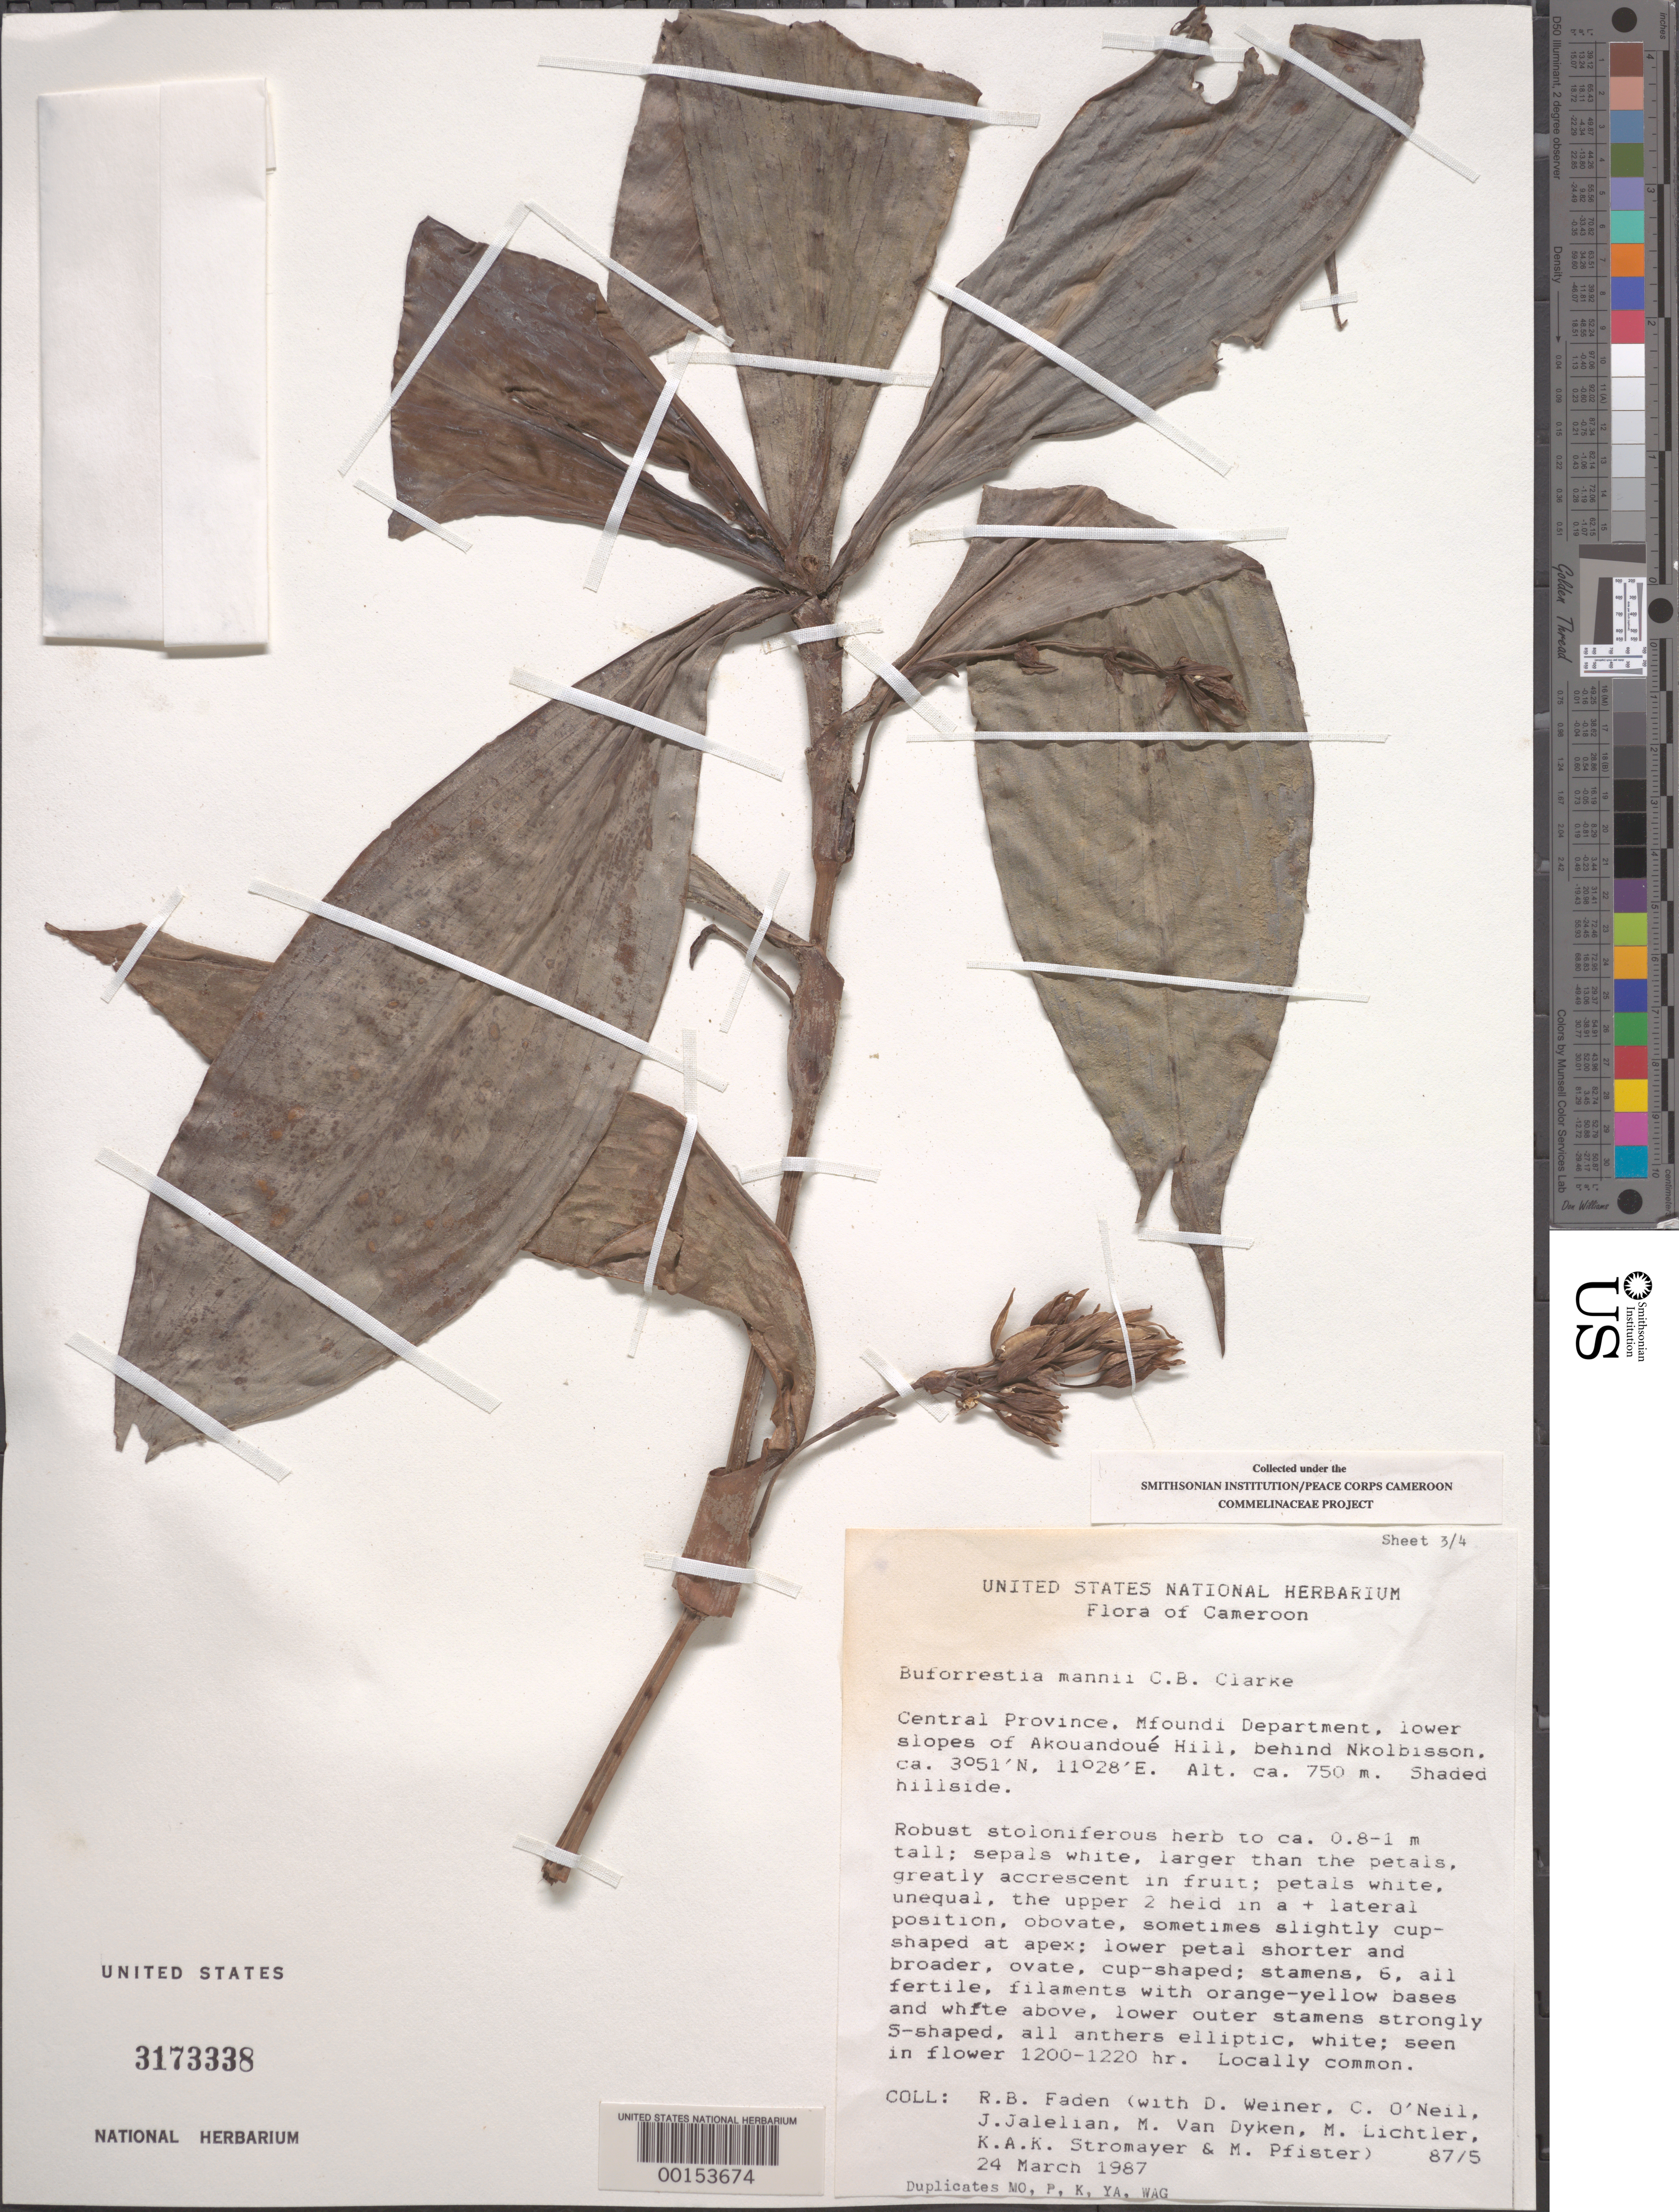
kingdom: Plantae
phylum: Tracheophyta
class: Liliopsida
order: Commelinales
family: Commelinaceae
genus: Buforrestia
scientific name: Buforrestia mannii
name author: C.B. Clarke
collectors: R. B. Faden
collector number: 87/5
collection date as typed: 24 Mar 1987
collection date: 1987-03-24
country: Cameroon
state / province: Centre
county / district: Mfoundi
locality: Lower slopes of akouandoue hill behind nkolbisson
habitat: Shaded hillside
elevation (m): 750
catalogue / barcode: US 3173338